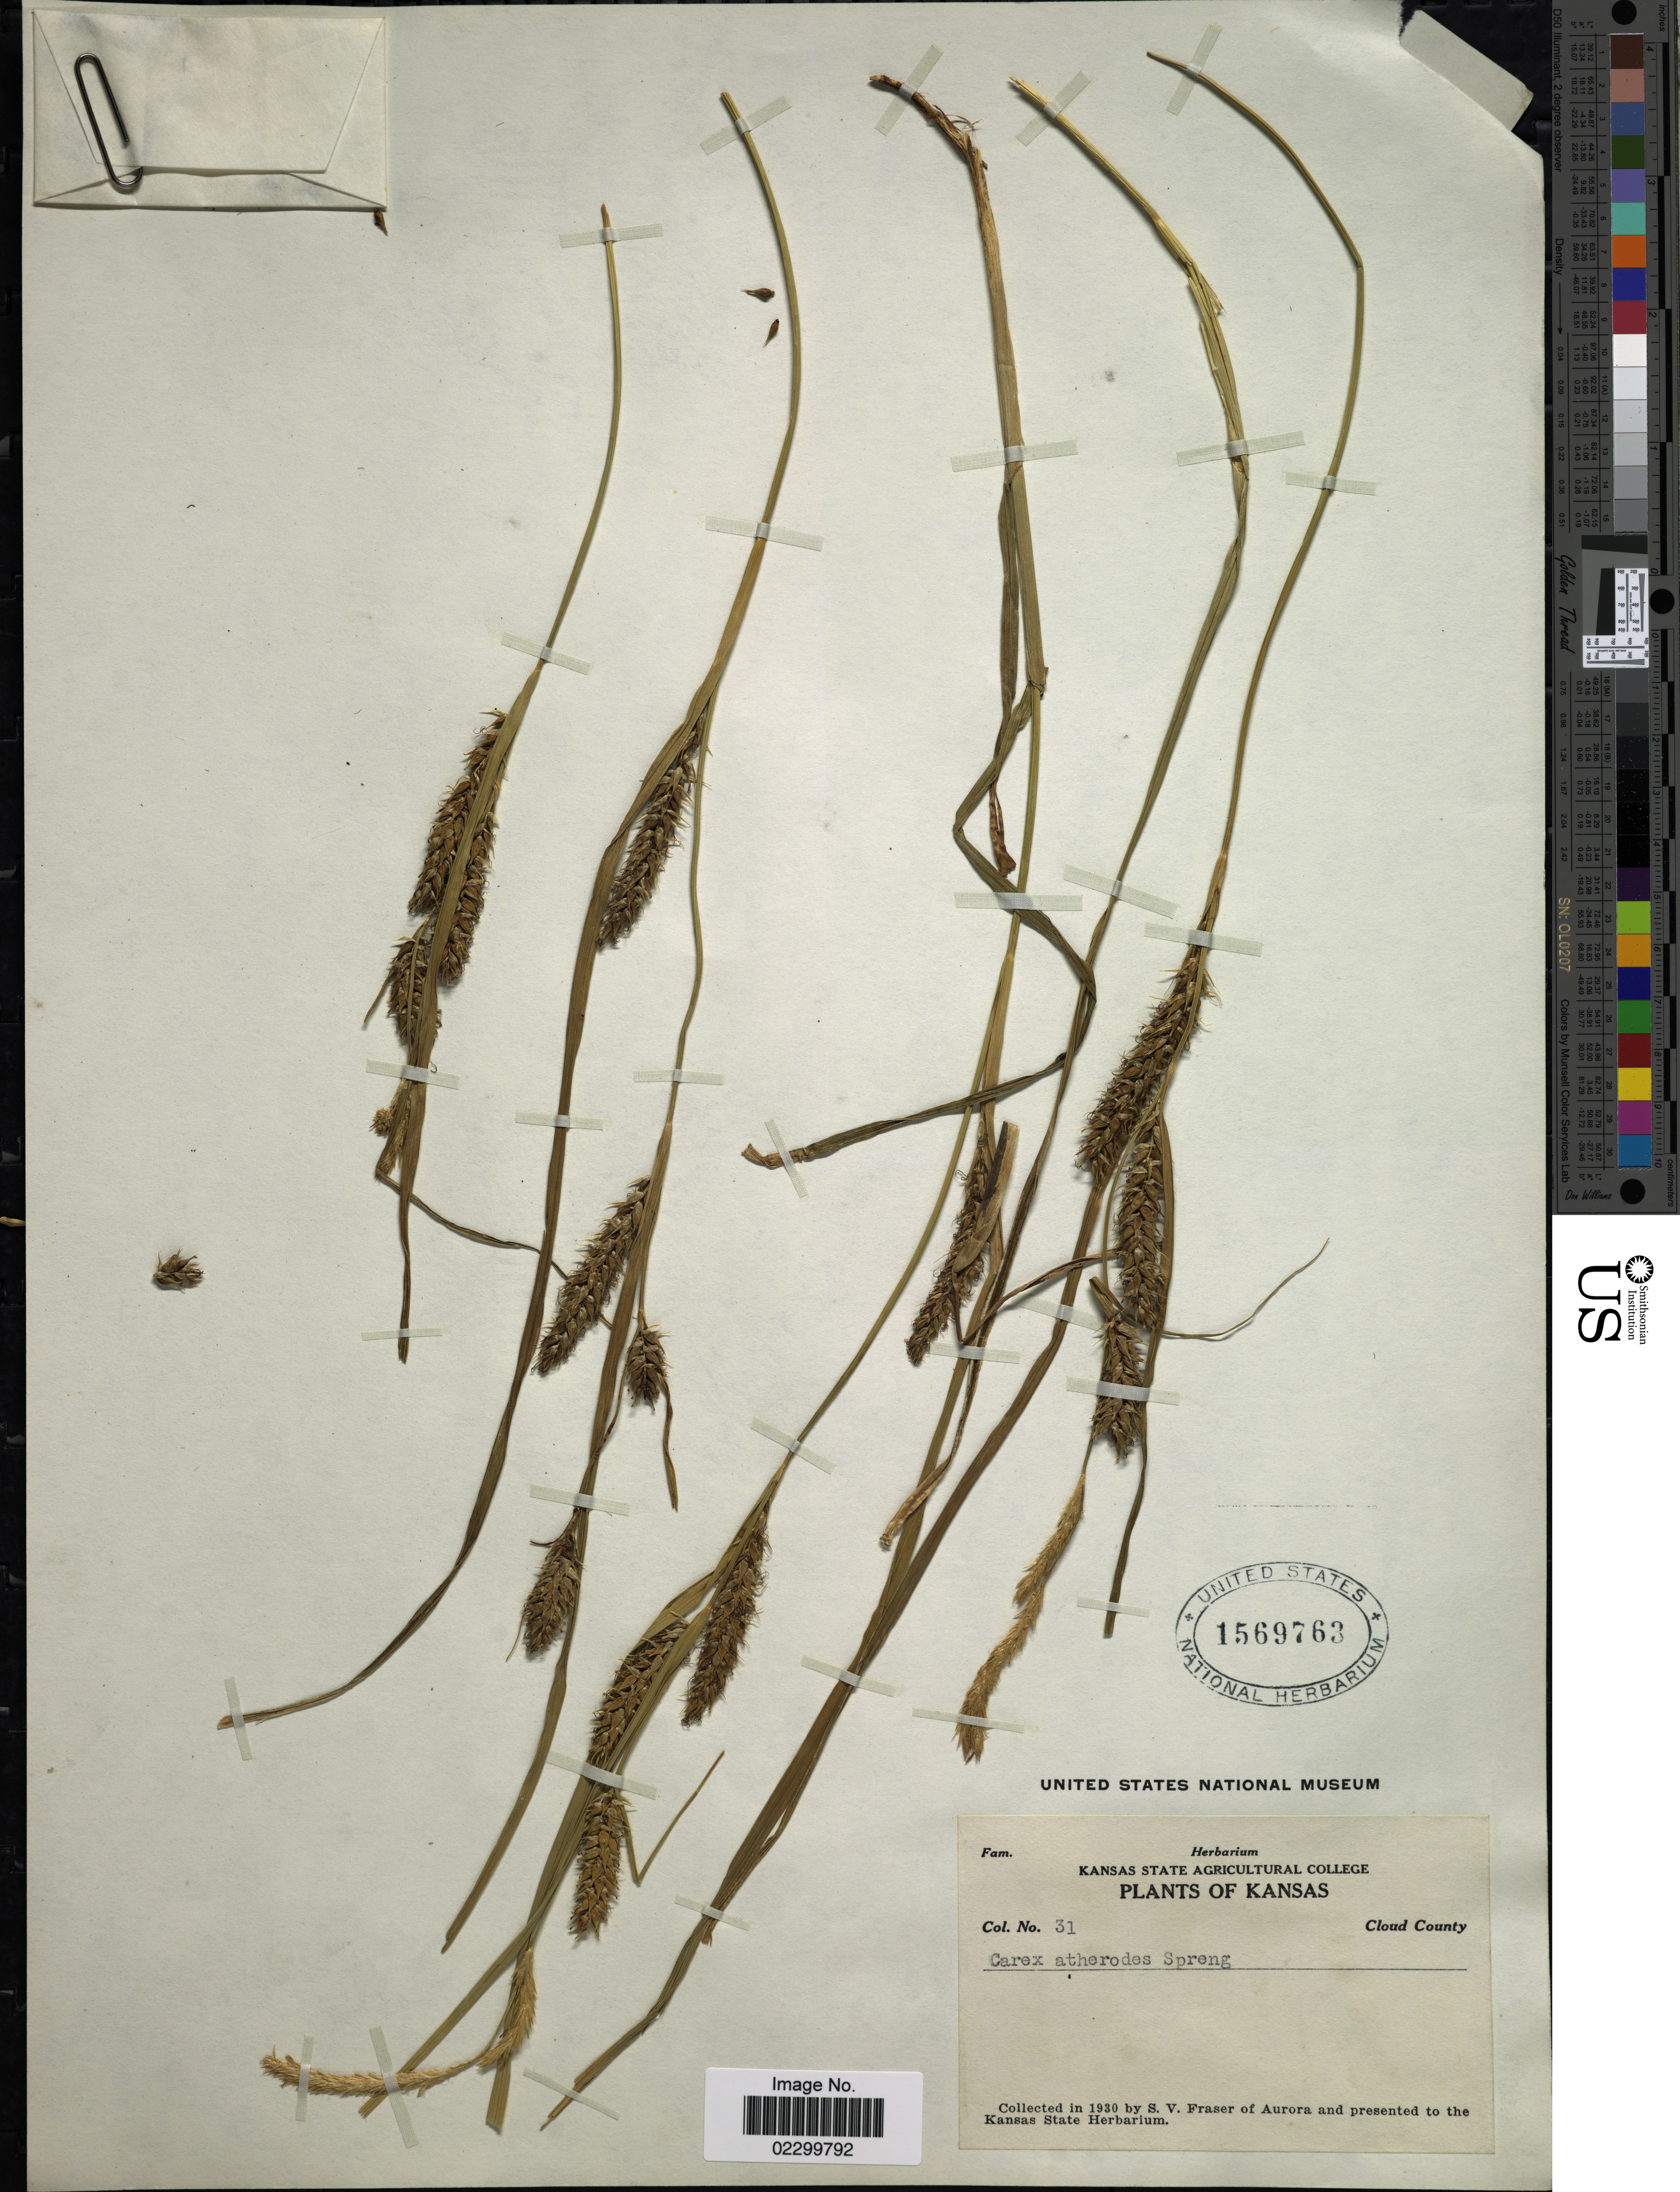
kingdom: Plantae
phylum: Tracheophyta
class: Liliopsida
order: Poales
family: Cyperaceae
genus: Carex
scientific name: Carex atherodes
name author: Spreng.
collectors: S. Fraser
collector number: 31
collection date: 1930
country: United States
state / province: Kansas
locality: Cloud County.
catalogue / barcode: US 1569763